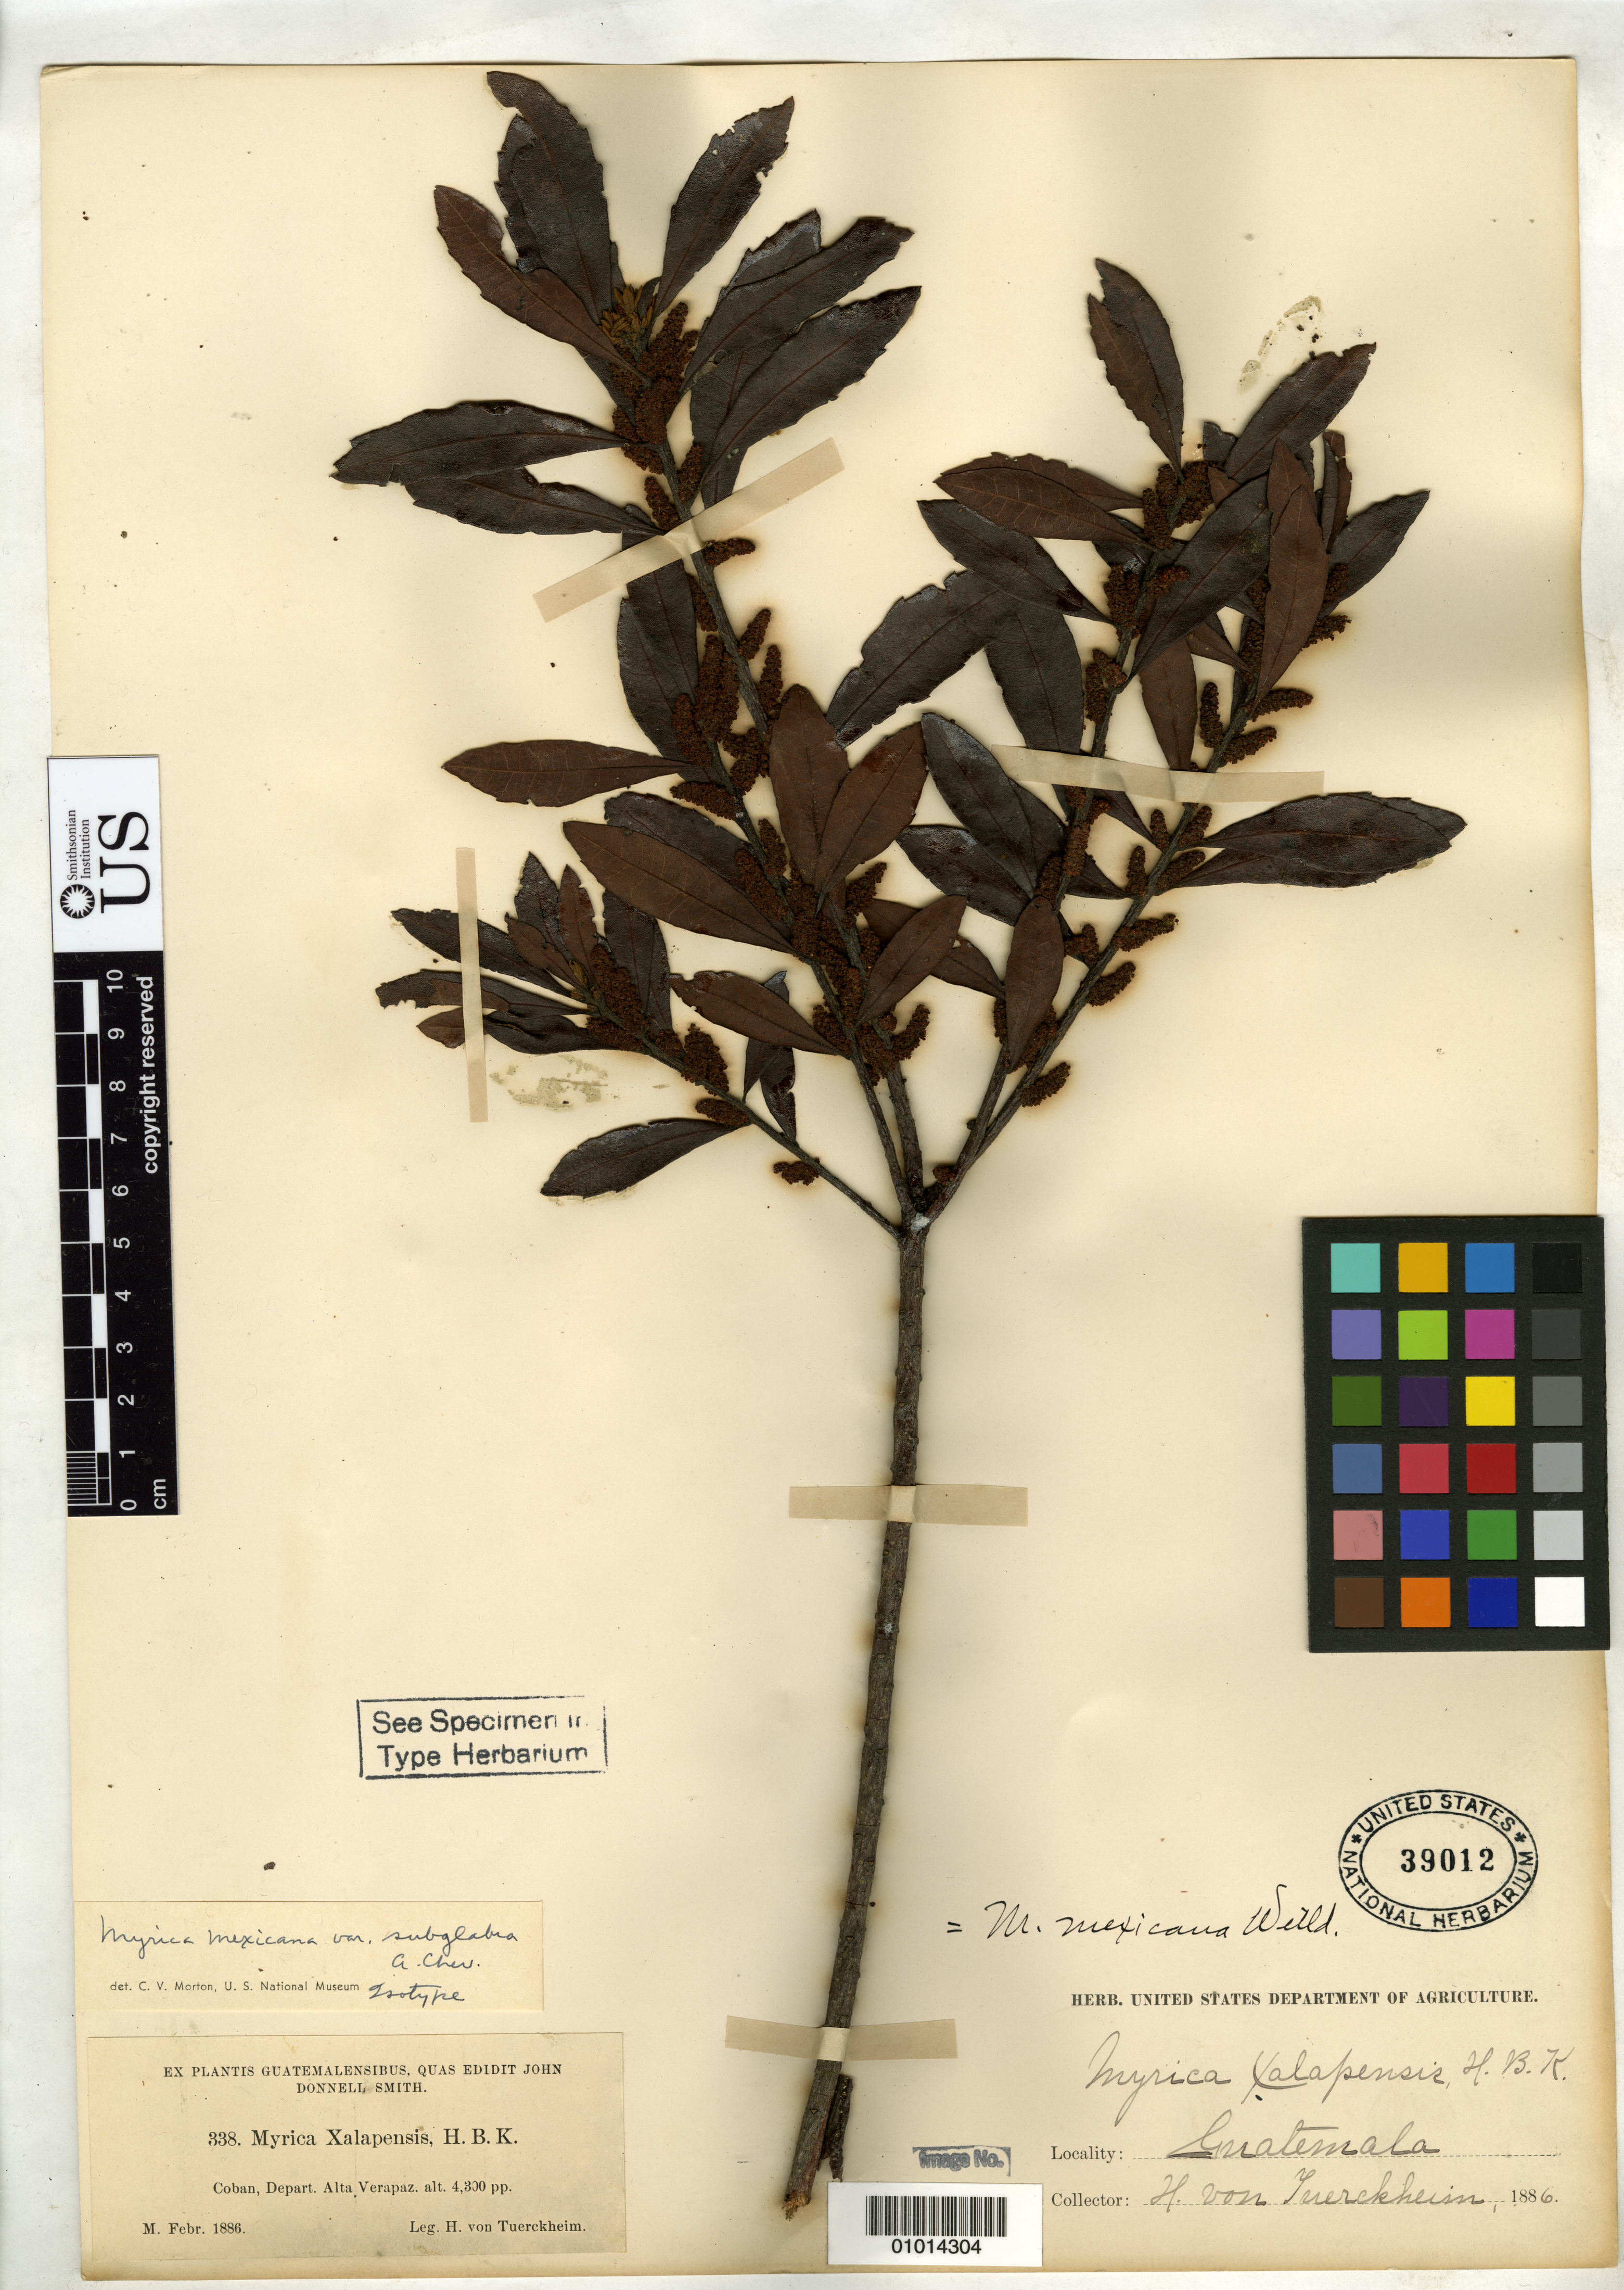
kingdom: Plantae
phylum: Tracheophyta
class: Magnoliopsida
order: Fagales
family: Myricaceae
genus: Myrica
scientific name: Myrica mexicana var. subglabra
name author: A. Chev.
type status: Isotype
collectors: H. von Türckheim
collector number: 338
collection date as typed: Feb 1886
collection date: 1886-02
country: Guatemala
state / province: Alta Verapaz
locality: Coban.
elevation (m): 4300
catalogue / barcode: US 39012